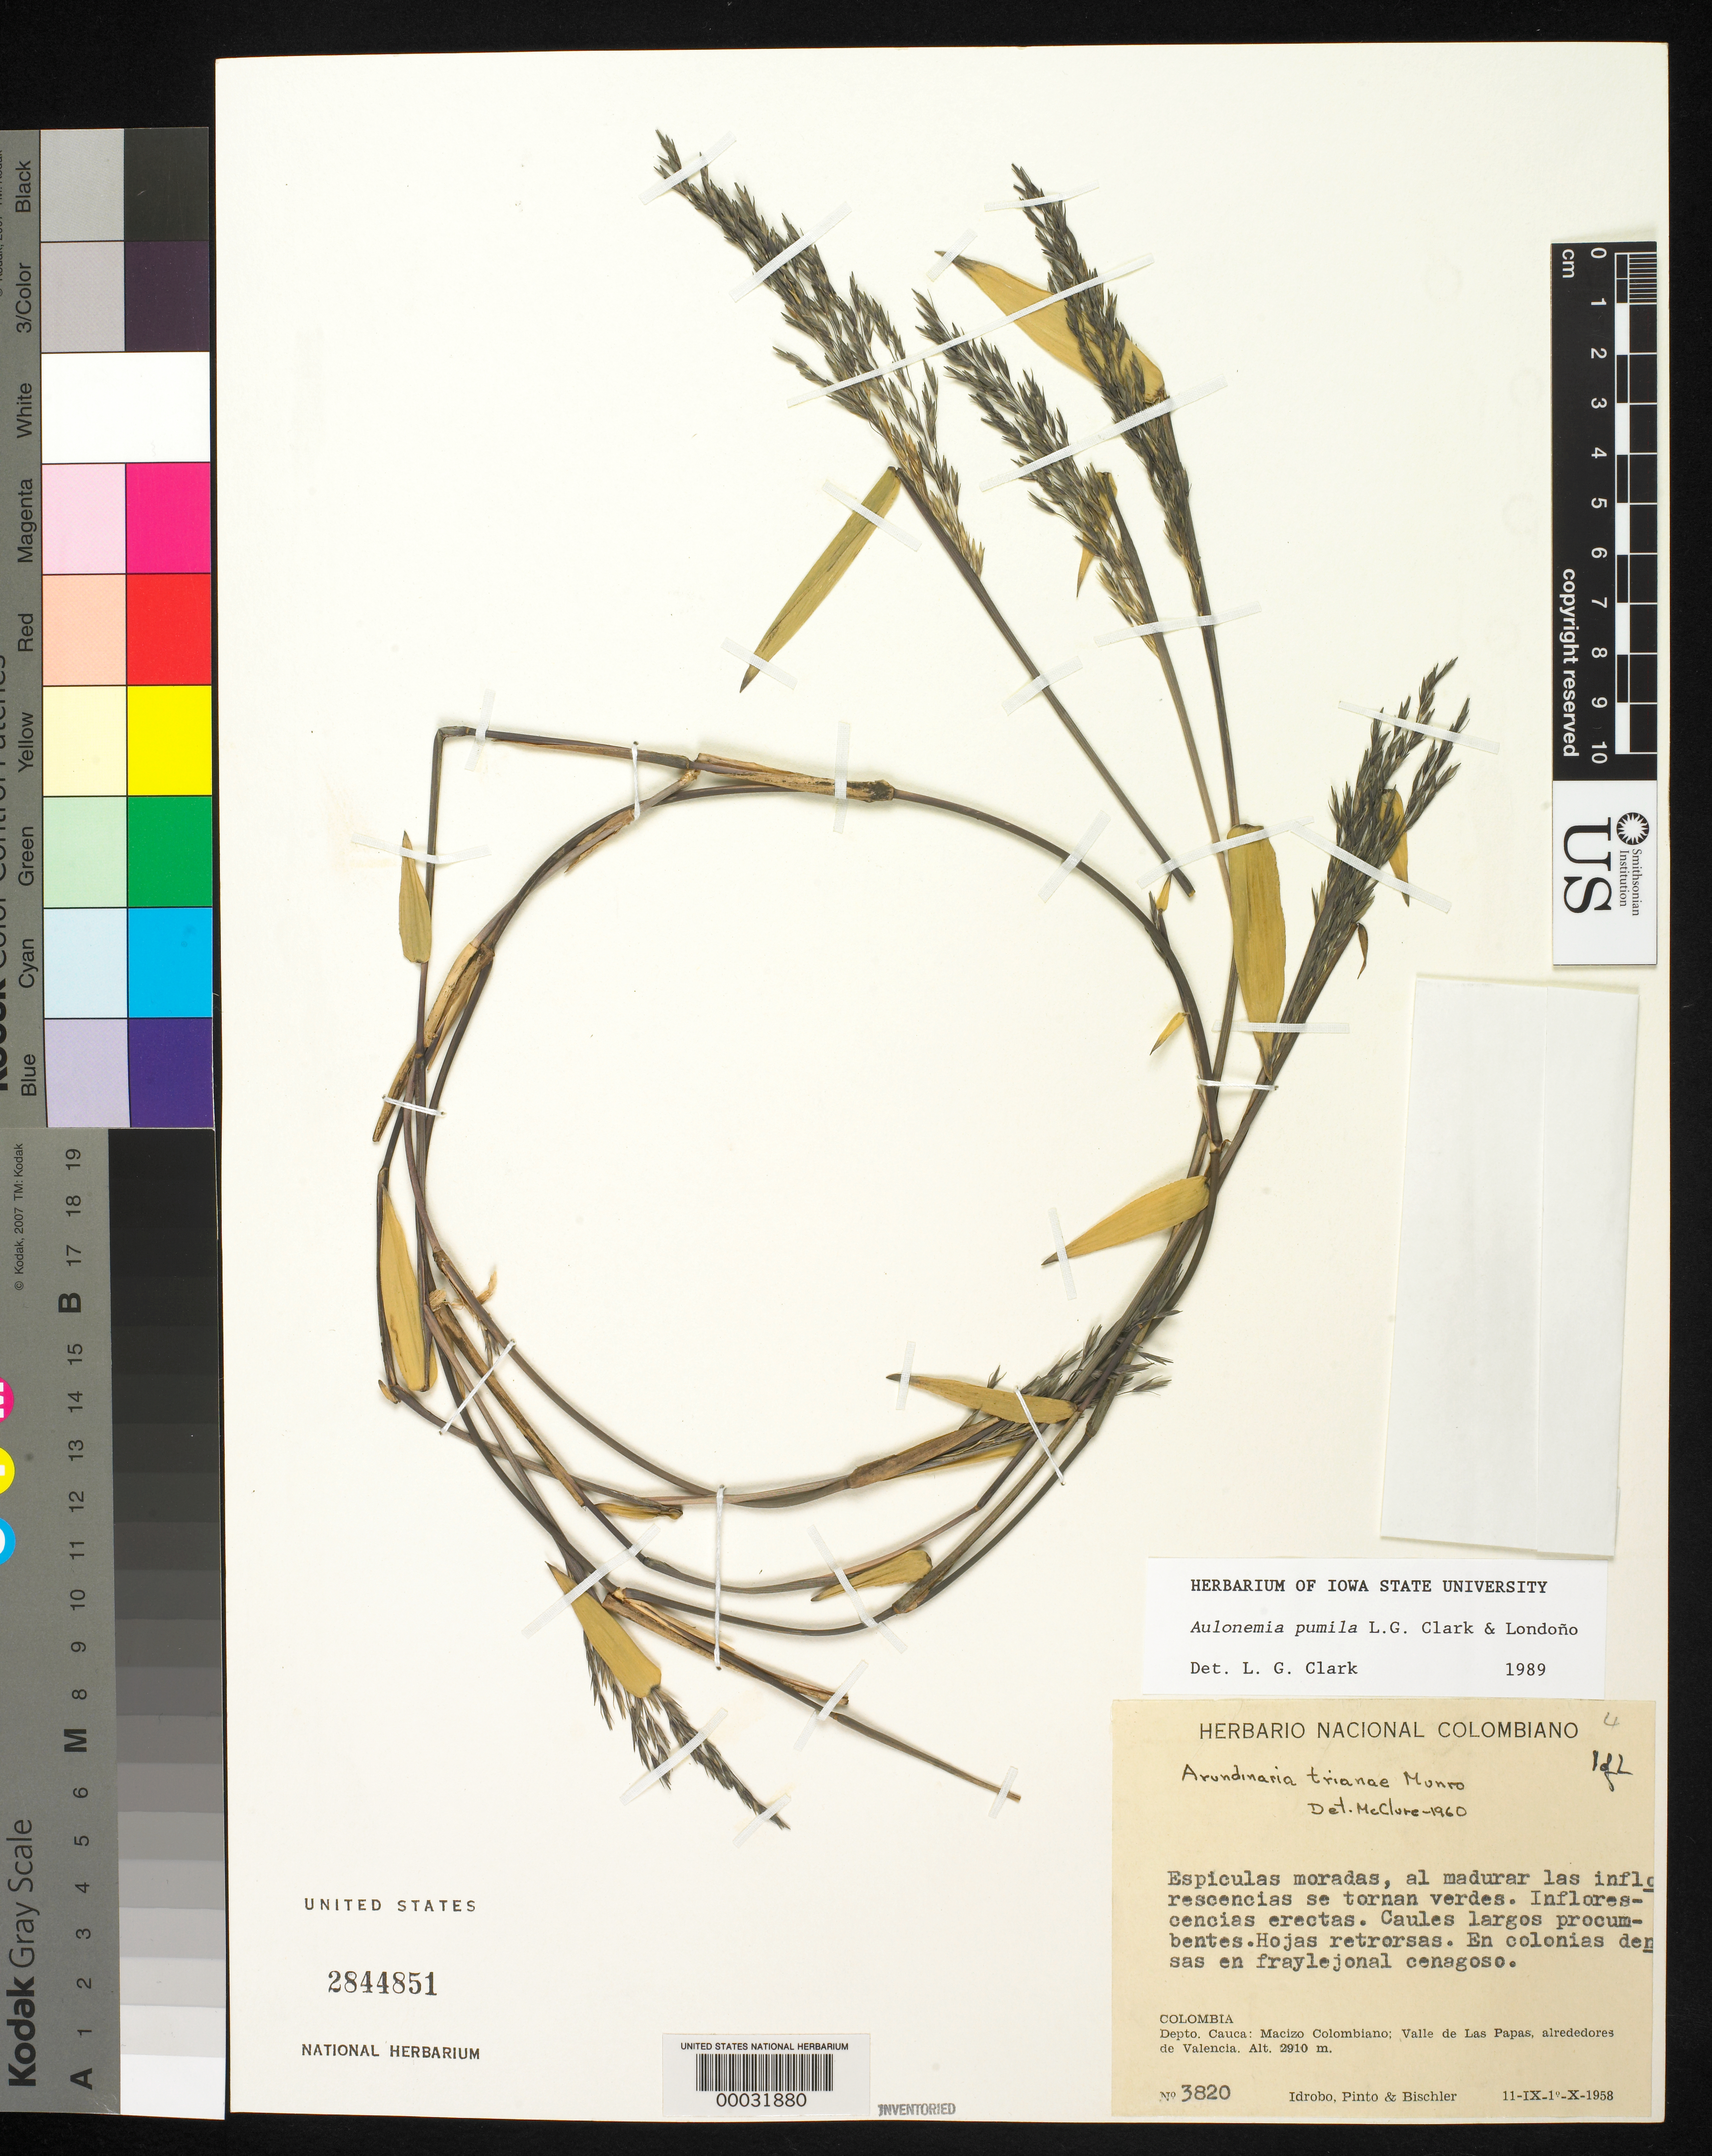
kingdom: Plantae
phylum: Tracheophyta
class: Liliopsida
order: Poales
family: Poaceae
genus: Aulonemia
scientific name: Aulonemia pumila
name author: L.G. Clark & Londoño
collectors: J. M. Idrobo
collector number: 3820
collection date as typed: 11 Sep 1958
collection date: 1958-09-11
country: Colombia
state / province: Valle del Cauca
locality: Valle de las Papas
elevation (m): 2910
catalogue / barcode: US 2844851